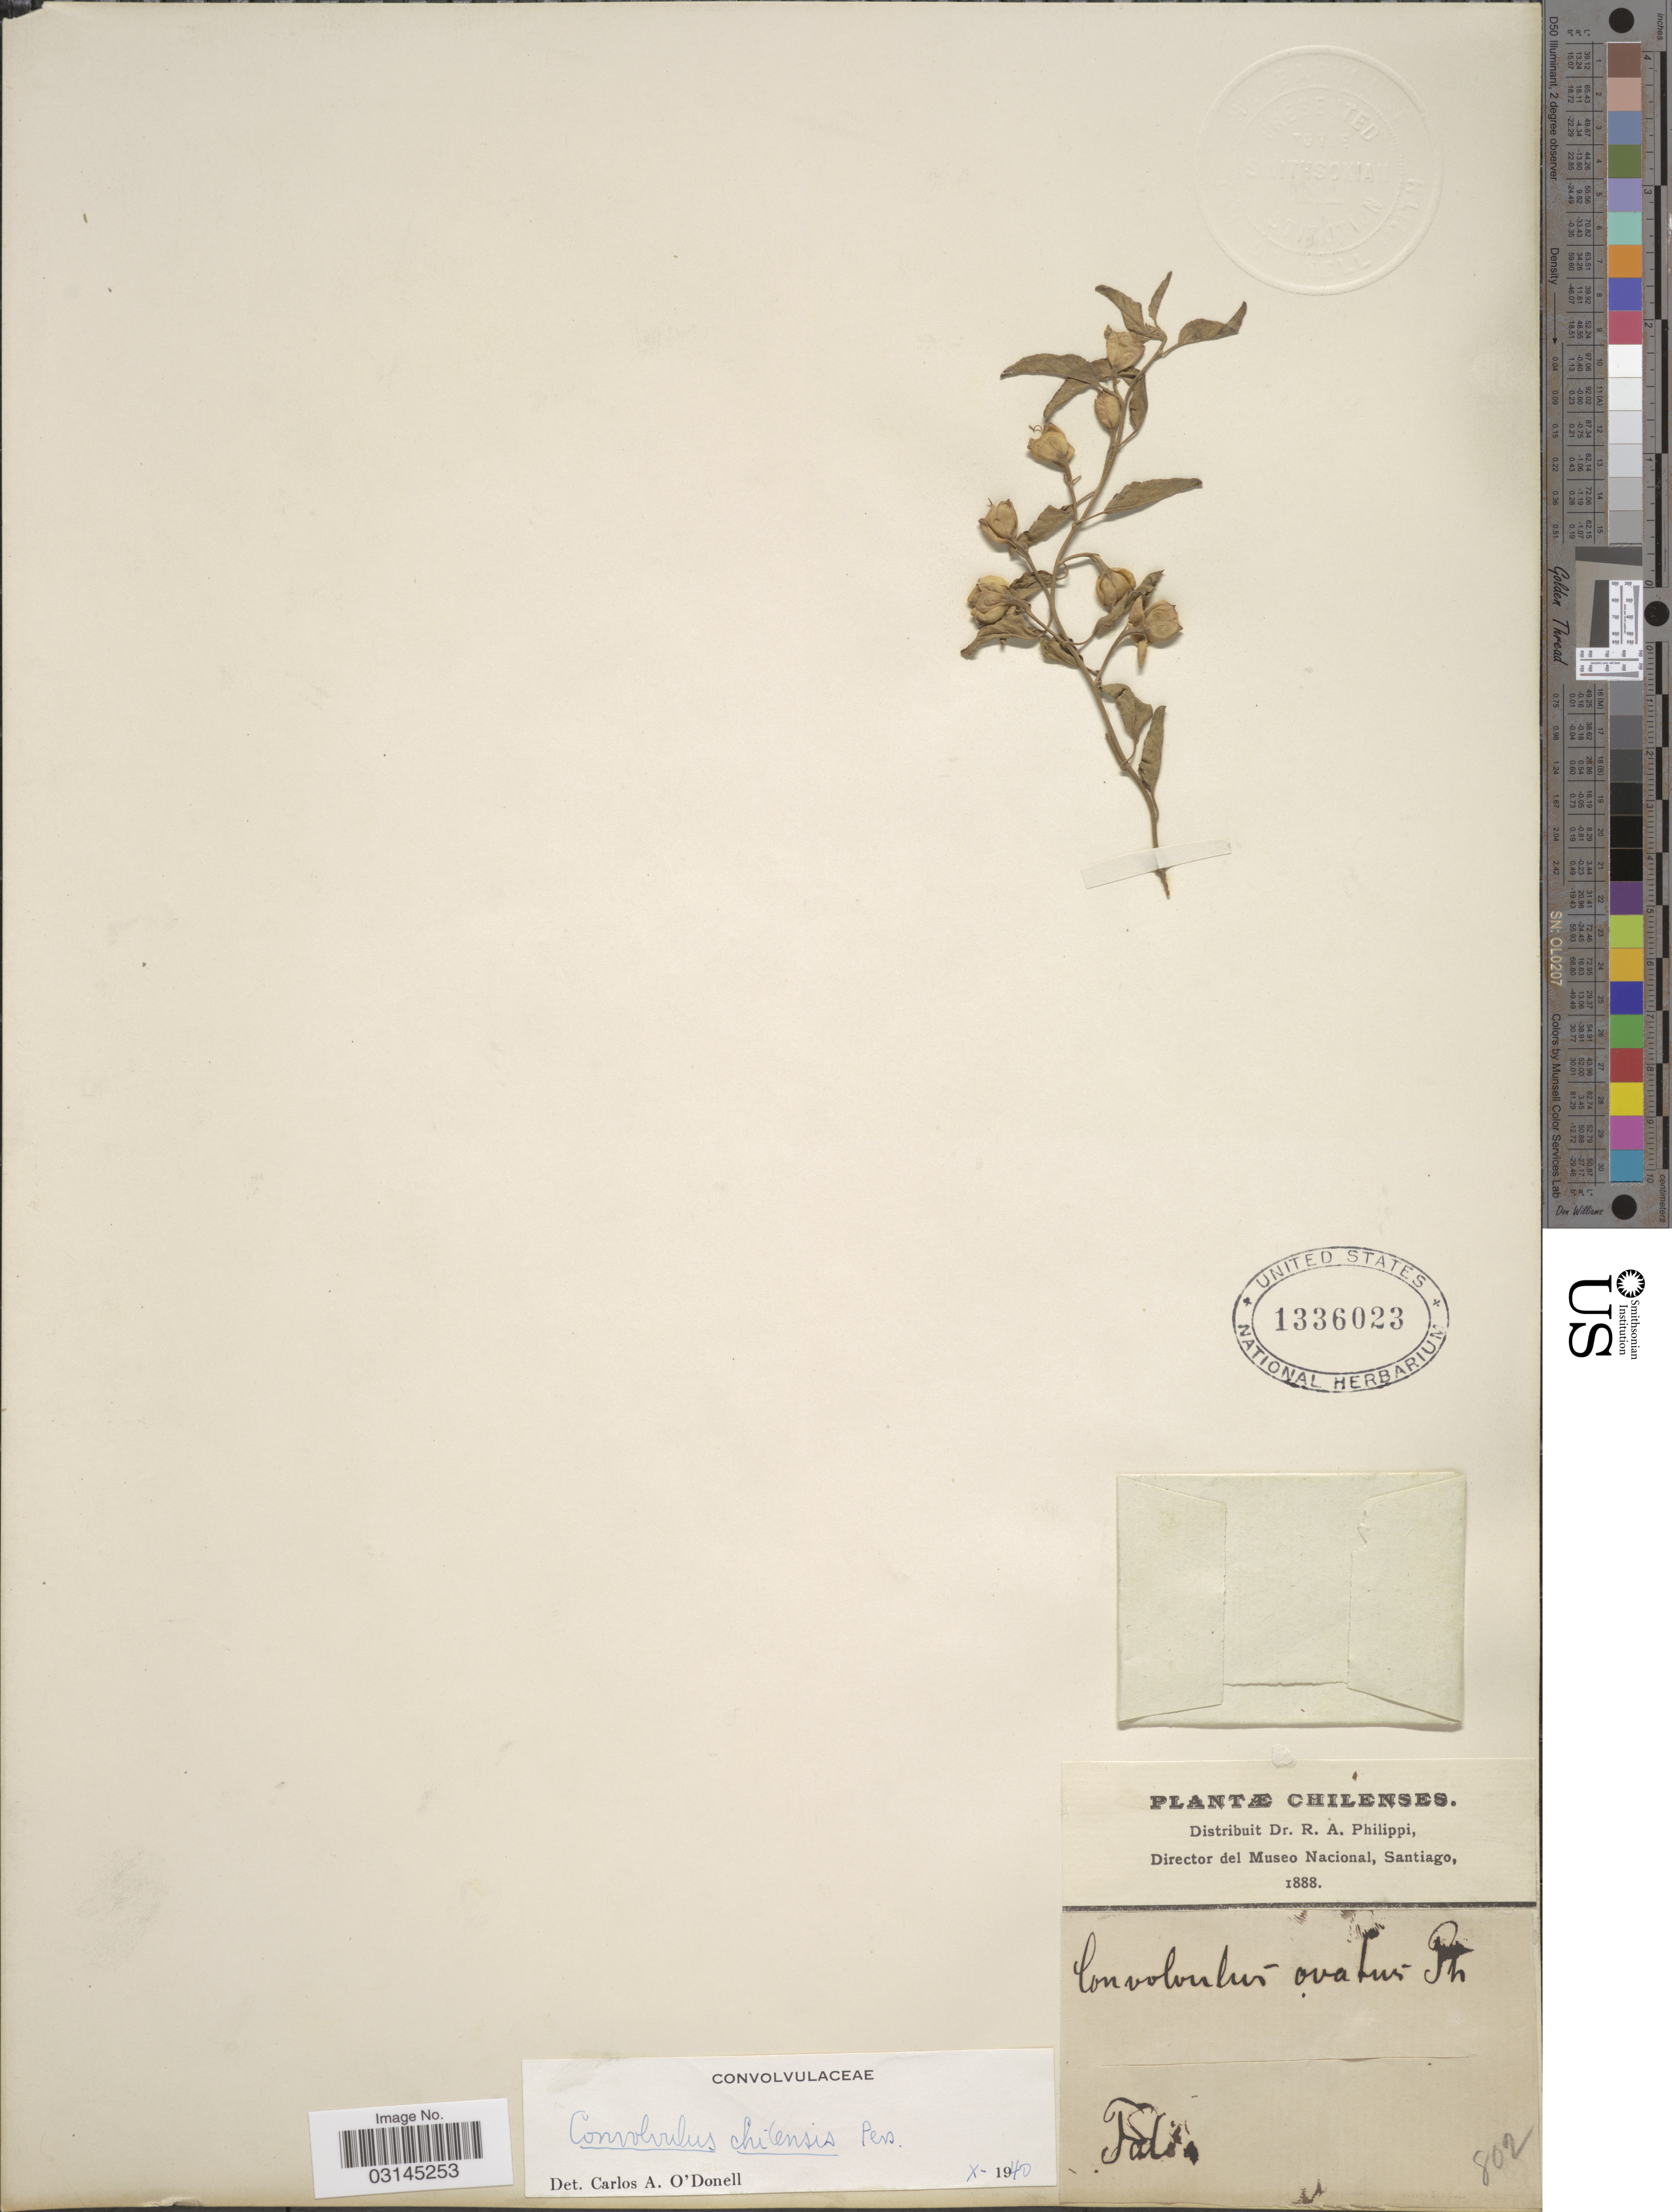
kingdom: Plantae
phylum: Tracheophyta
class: Magnoliopsida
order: Solanales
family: Convolvulaceae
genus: Convolvulus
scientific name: Convolvulus chilensis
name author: Pers.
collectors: ex. herb. R.A. Philippi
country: Chile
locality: Talca.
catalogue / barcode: US 1336023